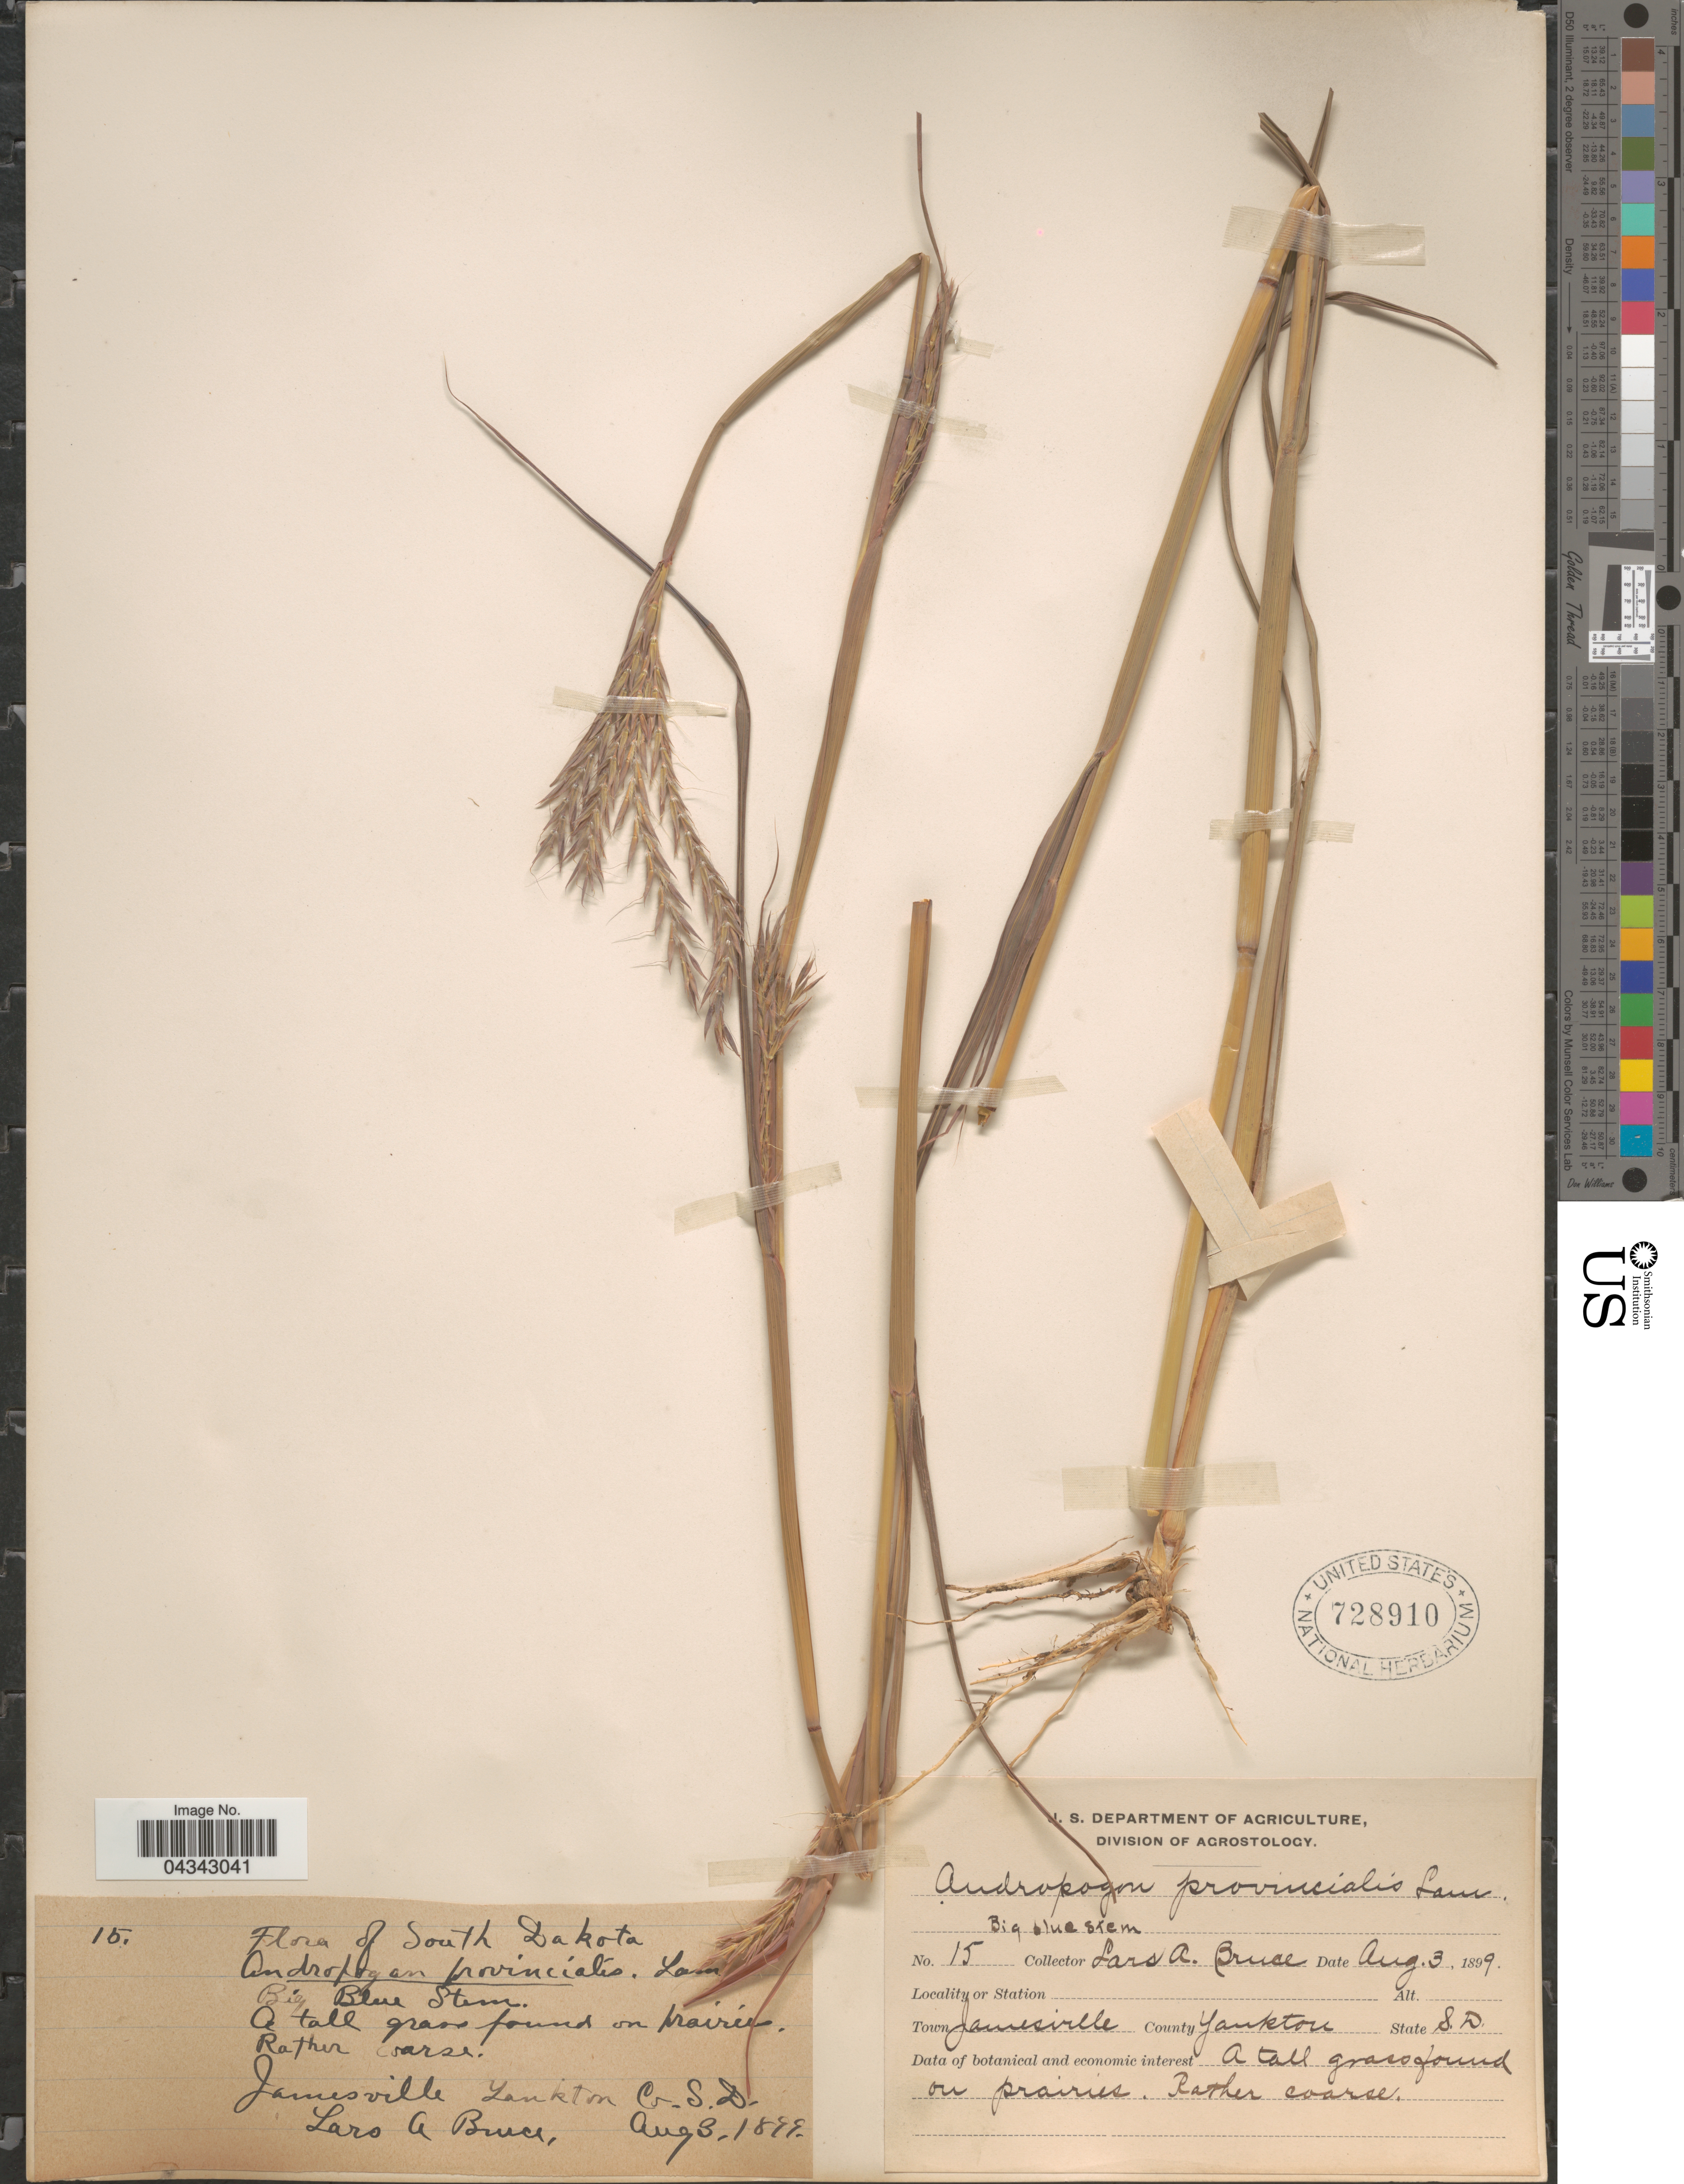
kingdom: Plantae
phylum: Tracheophyta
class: Liliopsida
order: Poales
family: Poaceae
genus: Andropogon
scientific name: Andropogon gerardii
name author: Vitman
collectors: L. Bruce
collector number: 15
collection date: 1899-08-03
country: United States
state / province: South Dakota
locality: Town Jamesville County Yankton.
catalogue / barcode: US 728910